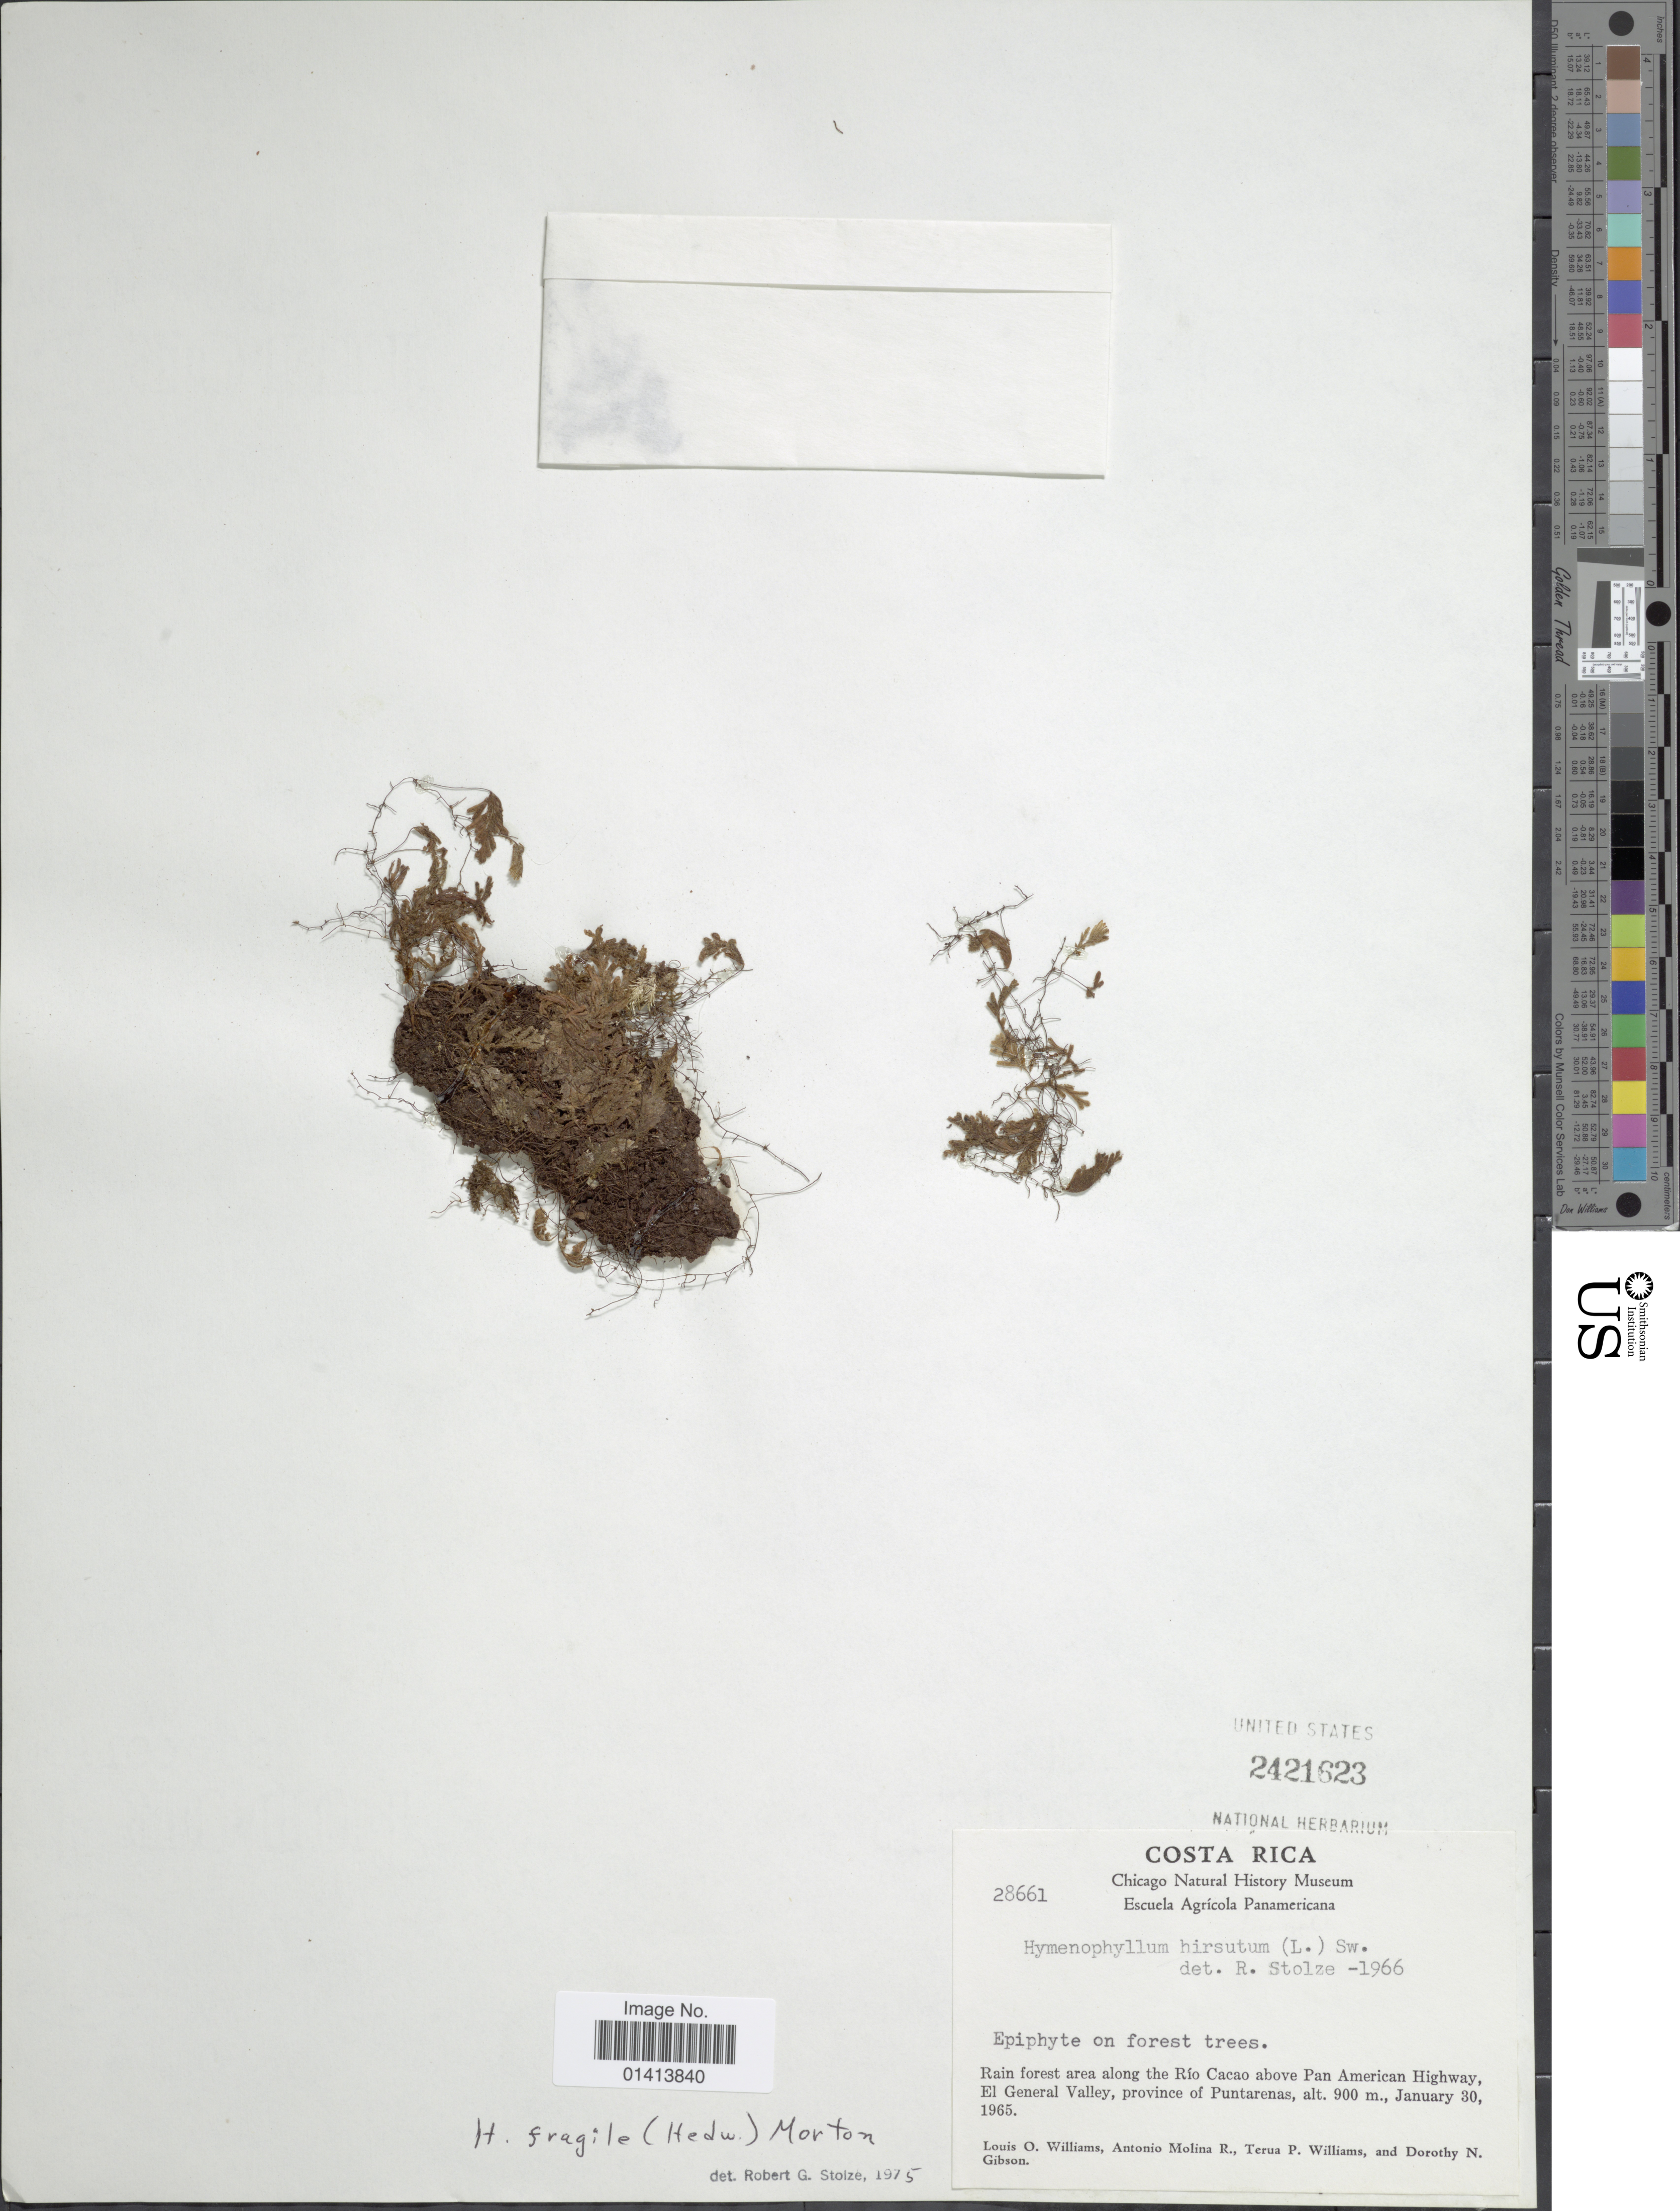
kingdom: Plantae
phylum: Tracheophyta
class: Polypodiopsida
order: Hymenophyllales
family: Hymenophyllaceae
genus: Hymenophyllum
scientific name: Hymenophyllum fragile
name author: (Hedw.) C.V. Morton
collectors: L. O. Williams, A. Molina R., T. P. Williams & D. N. Gibson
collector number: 28661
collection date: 1965-01-30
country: Costa Rica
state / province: Puntarenas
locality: Rain forest area along the Río cacao above Pan American Highway, El General Valley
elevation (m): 900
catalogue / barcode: US 2421623